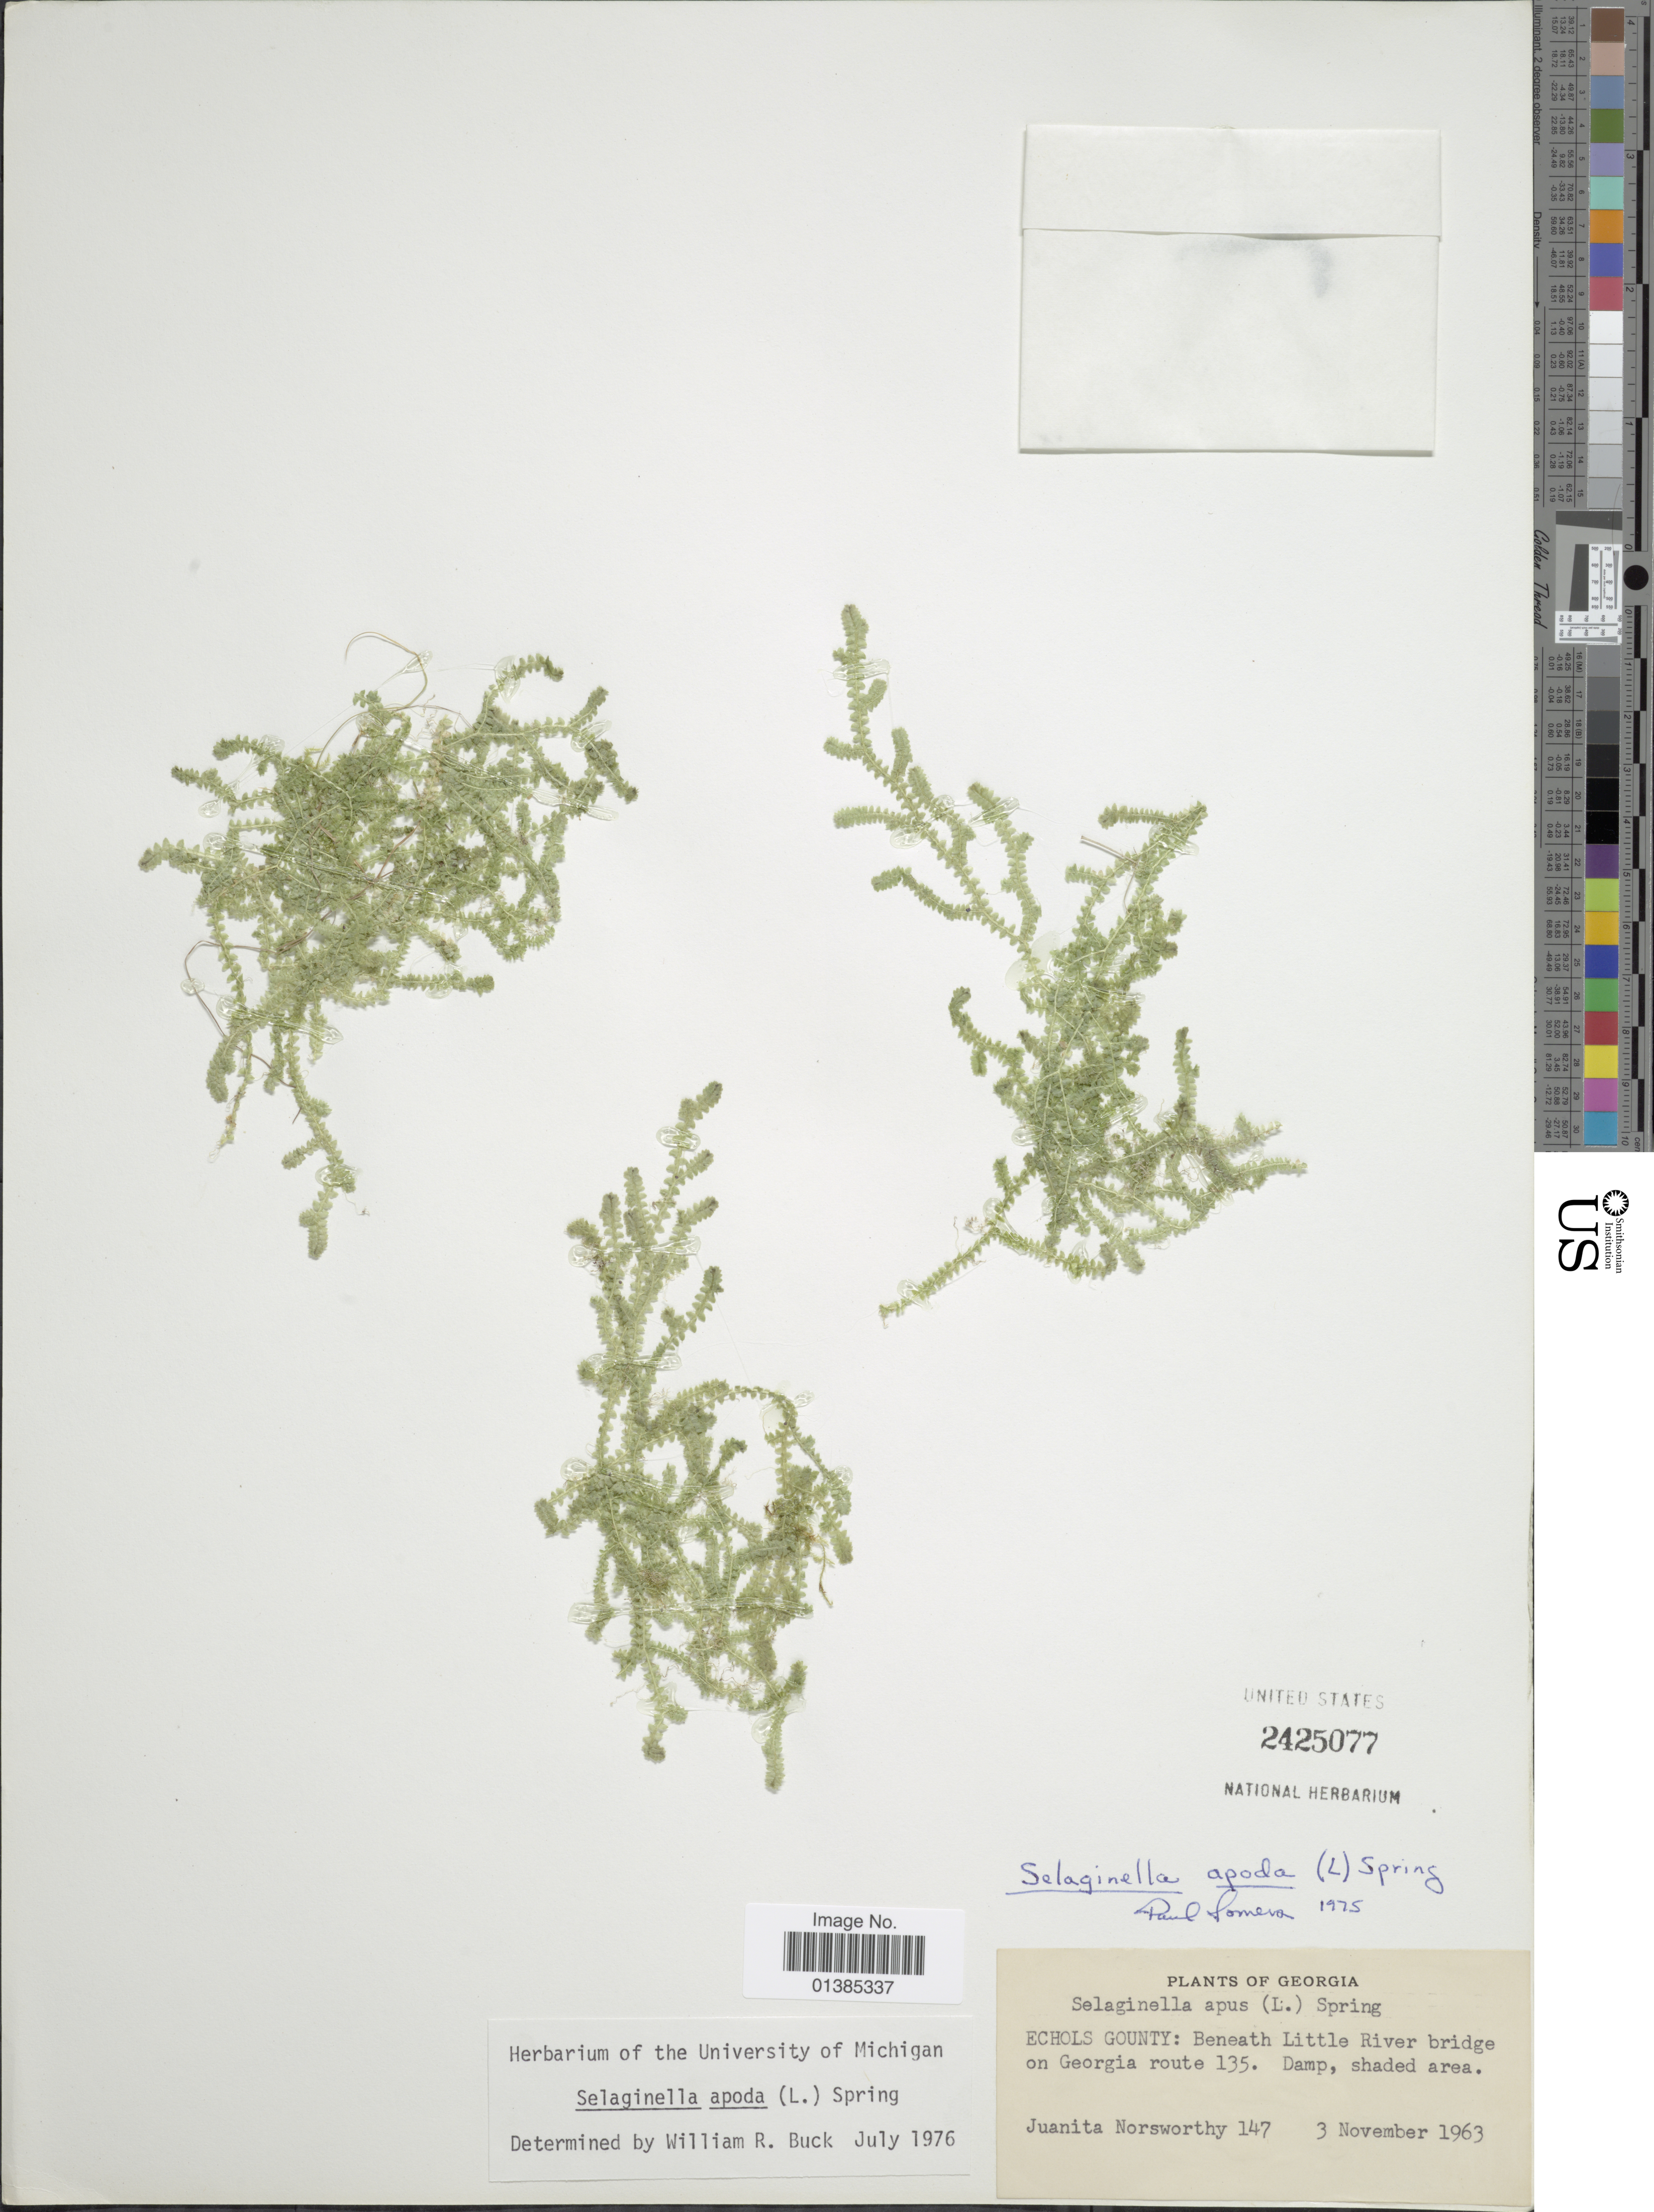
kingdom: Plantae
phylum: Tracheophyta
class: Lycopodiopsida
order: Selaginellales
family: Selaginellaceae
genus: Selaginella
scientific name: Selaginella apus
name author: Spring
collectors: J. Norsworthy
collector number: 147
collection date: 1963-11-03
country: United States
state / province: Georgia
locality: Echols County: Beneath Little River bridge on Georgia route 135.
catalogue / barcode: US 2425077